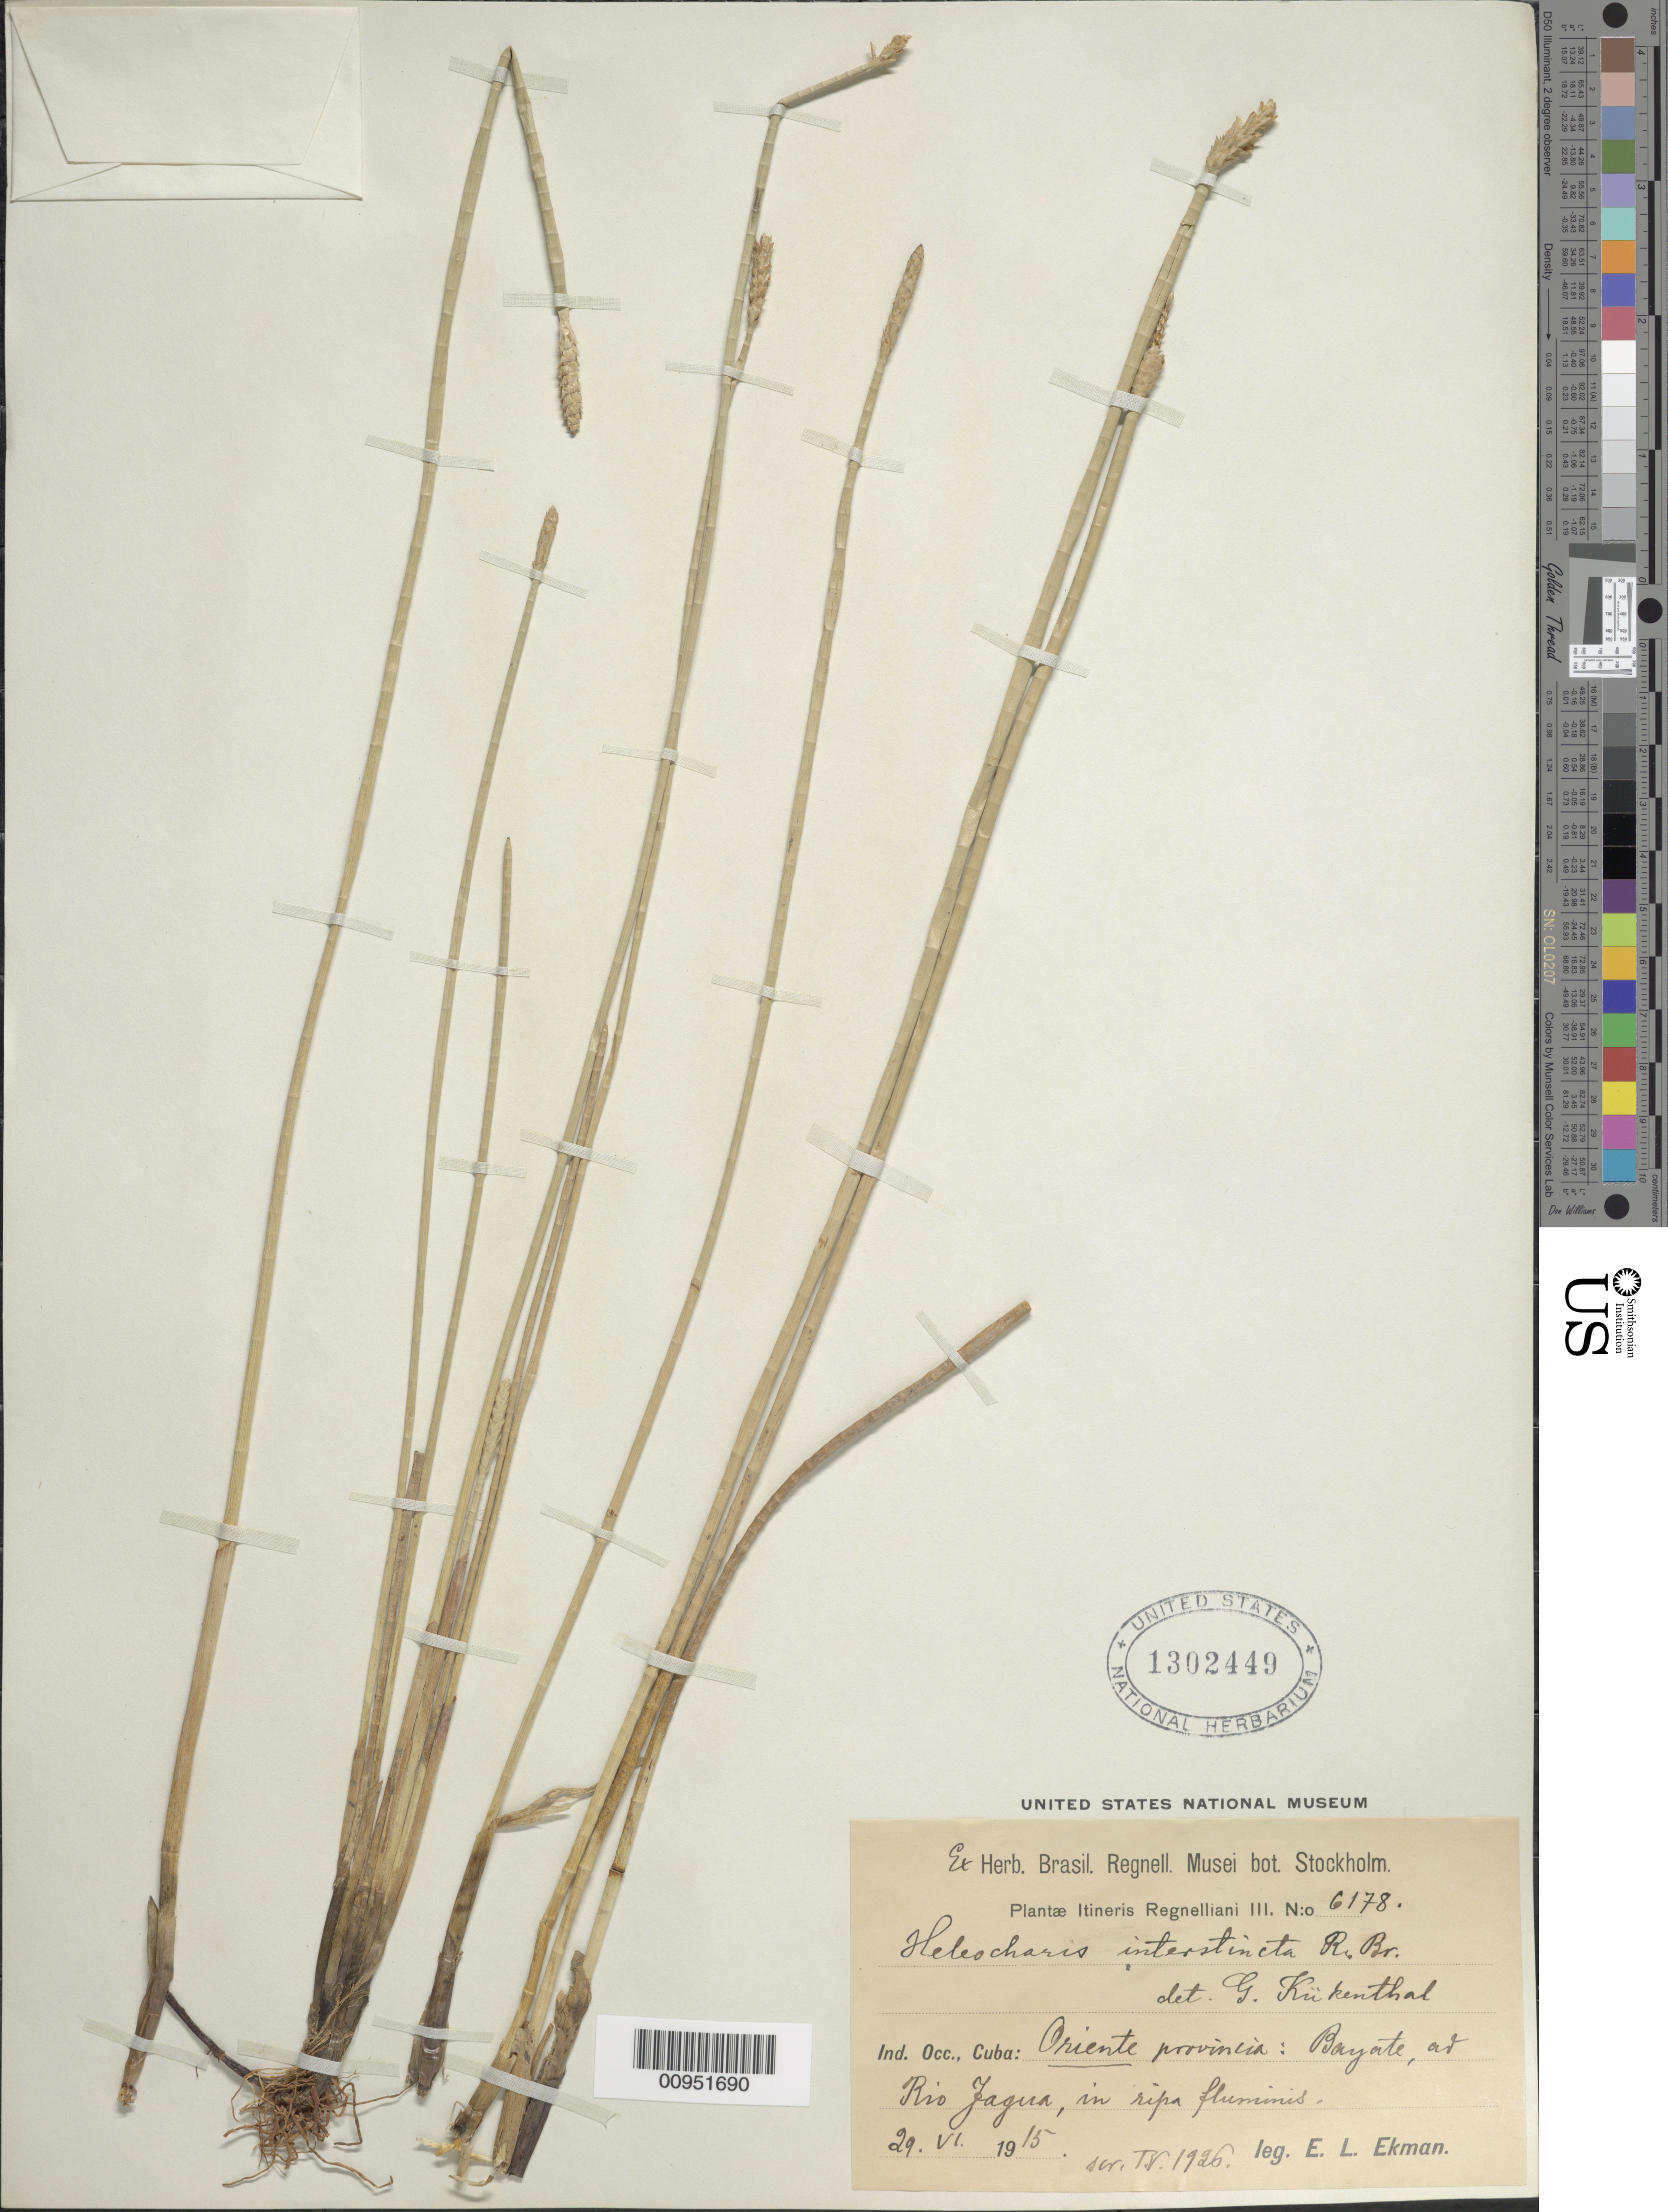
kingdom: Plantae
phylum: Tracheophyta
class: Liliopsida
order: Poales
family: Cyperaceae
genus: Eleocharis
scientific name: Eleocharis interstincta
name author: (Vahl) Roem. & Schult.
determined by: Kükenthal, G.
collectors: E. L. Ekman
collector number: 6178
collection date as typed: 29 Jun 1915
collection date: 1915-06-29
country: Cuba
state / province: Oriente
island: Cuba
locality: Bayate, at Rio Yagua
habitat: In ripa "fluminis"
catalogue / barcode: US 1302449